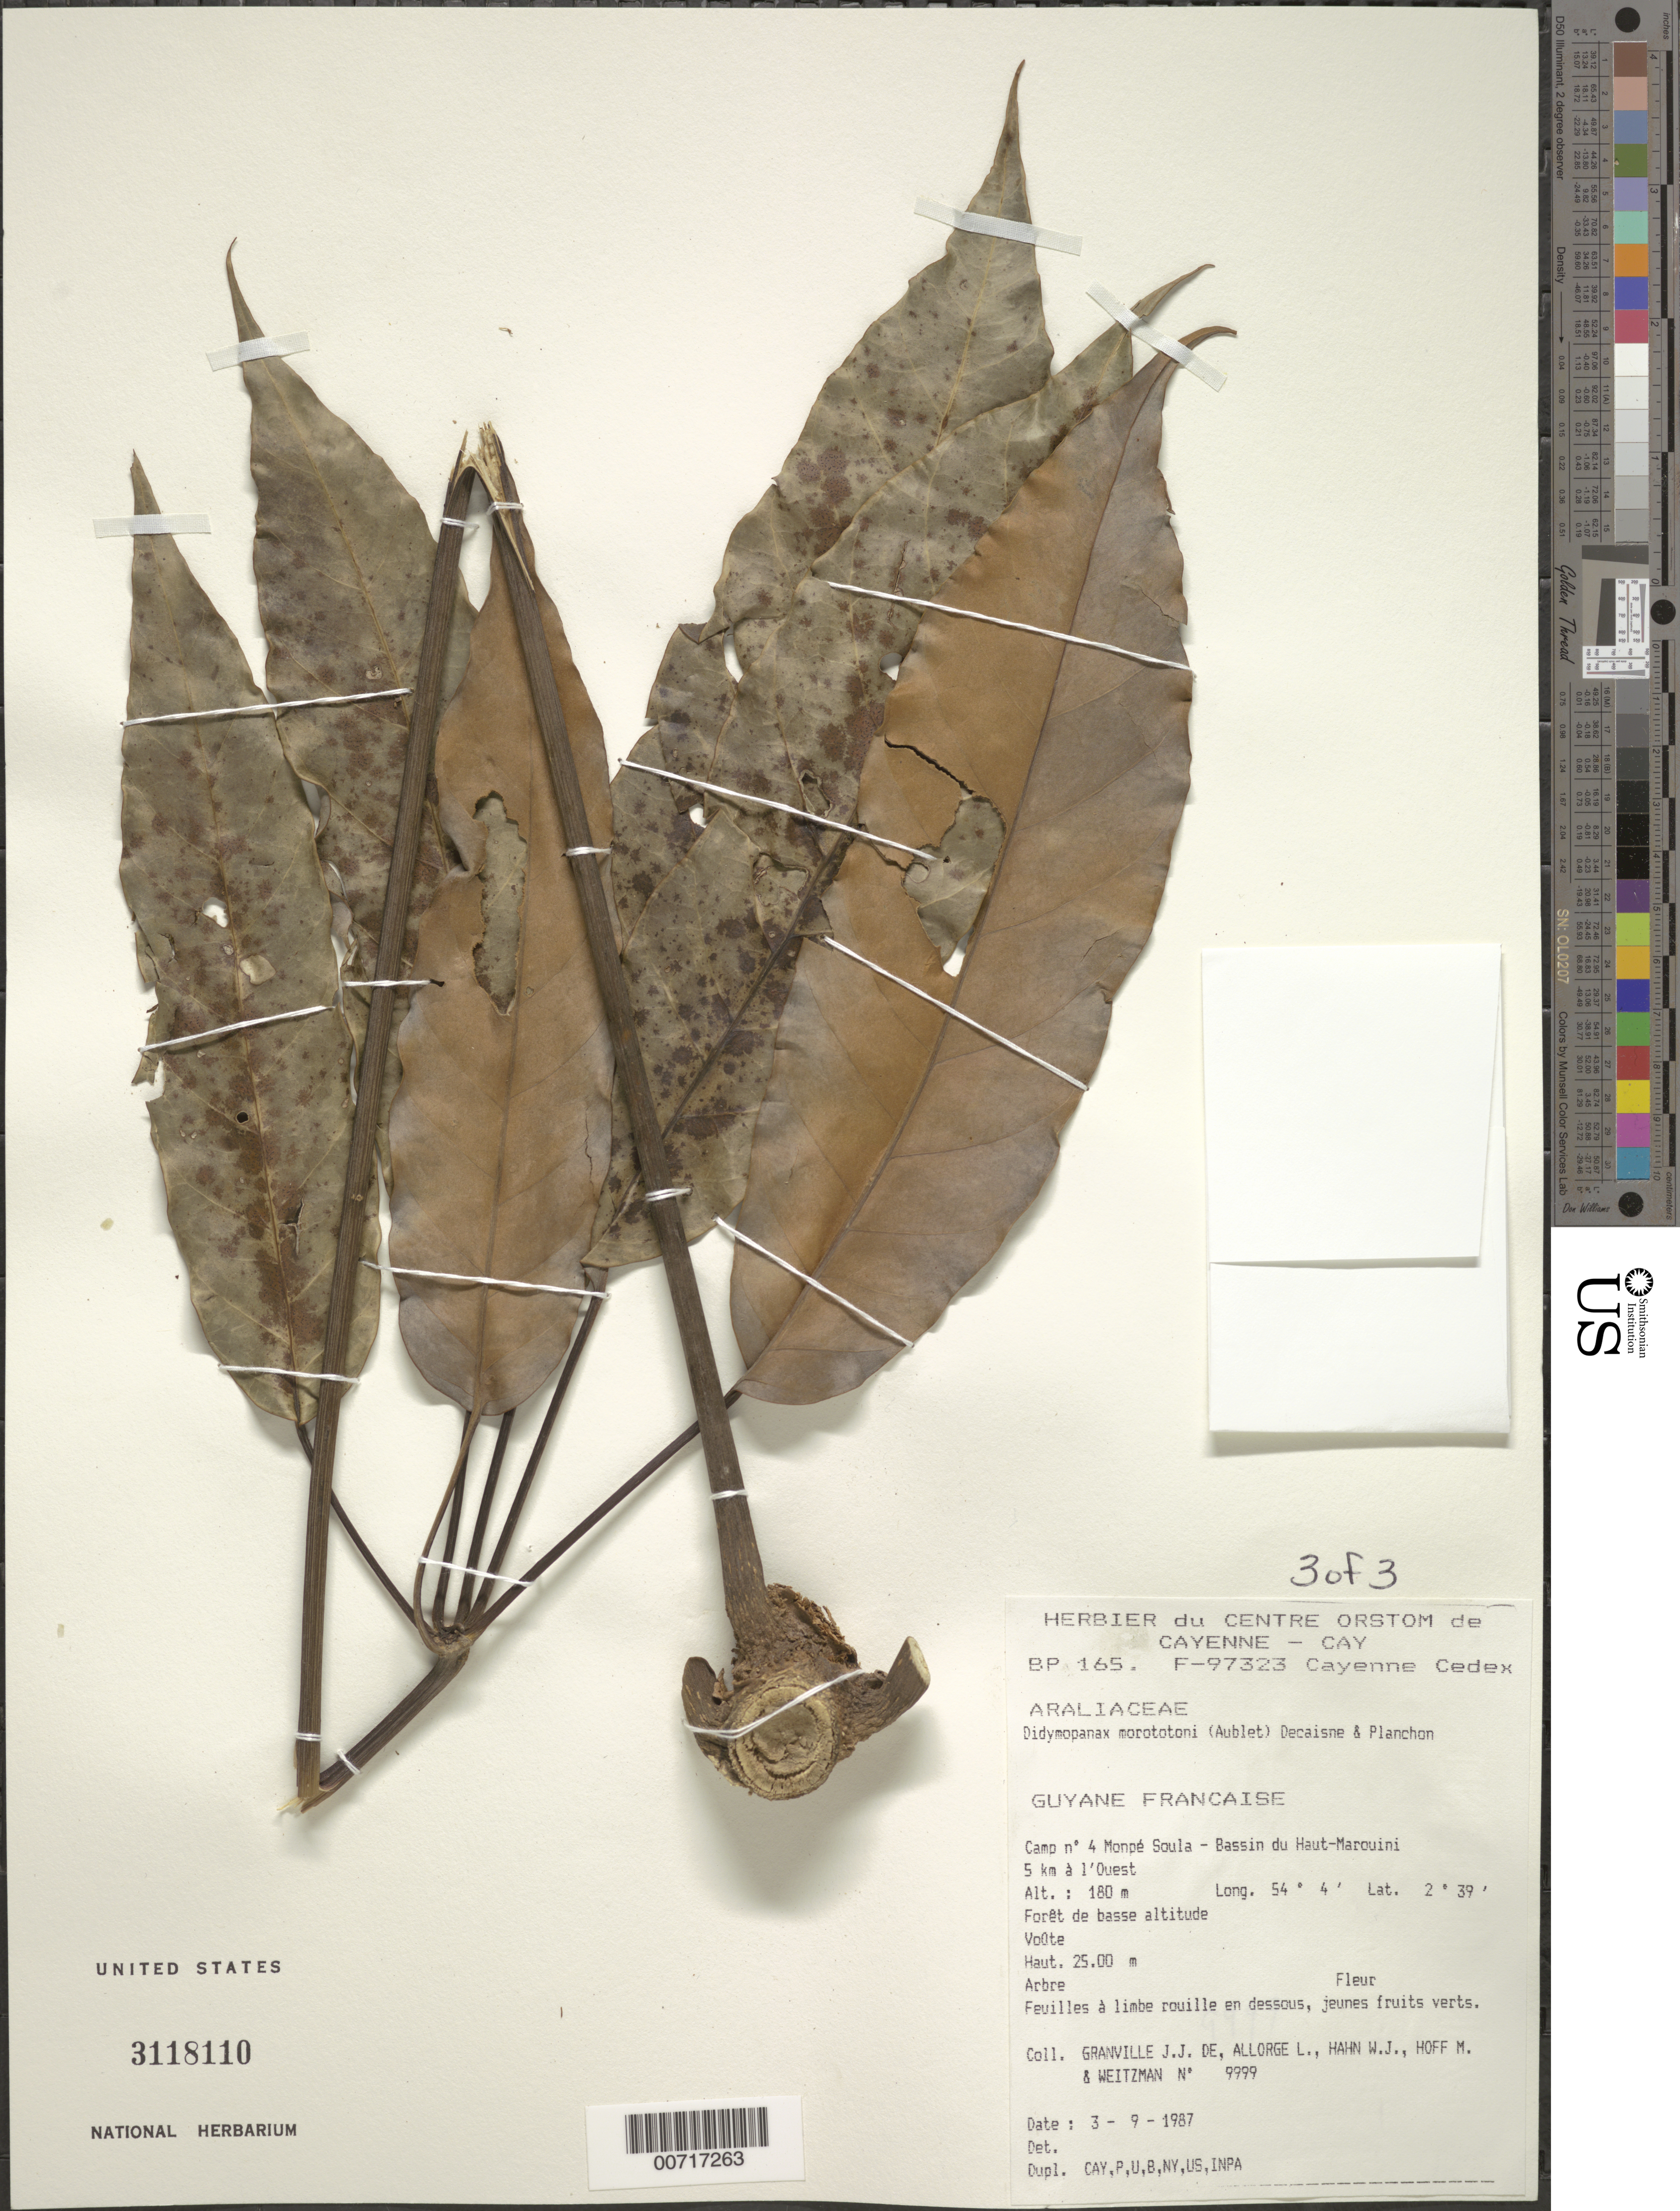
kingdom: Plantae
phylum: Tracheophyta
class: Magnoliopsida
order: Apiales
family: Araliaceae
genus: Schefflera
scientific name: Schefflera morototoni (Aubl.) Maguire, Steyerm. & Frodin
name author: (Aubl.) Maguire et al.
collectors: J.-J. de Granville, L. Allorge, W. J. Hahn, M. Hoff & Weitzman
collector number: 9999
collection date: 1987-09-03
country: French Guiana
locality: Guyane Francaise. Camp n° 4 Monpé Soula - Bassin du Haut-Marouini, 5 km à l'Ouest.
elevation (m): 180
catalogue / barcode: US 3118110